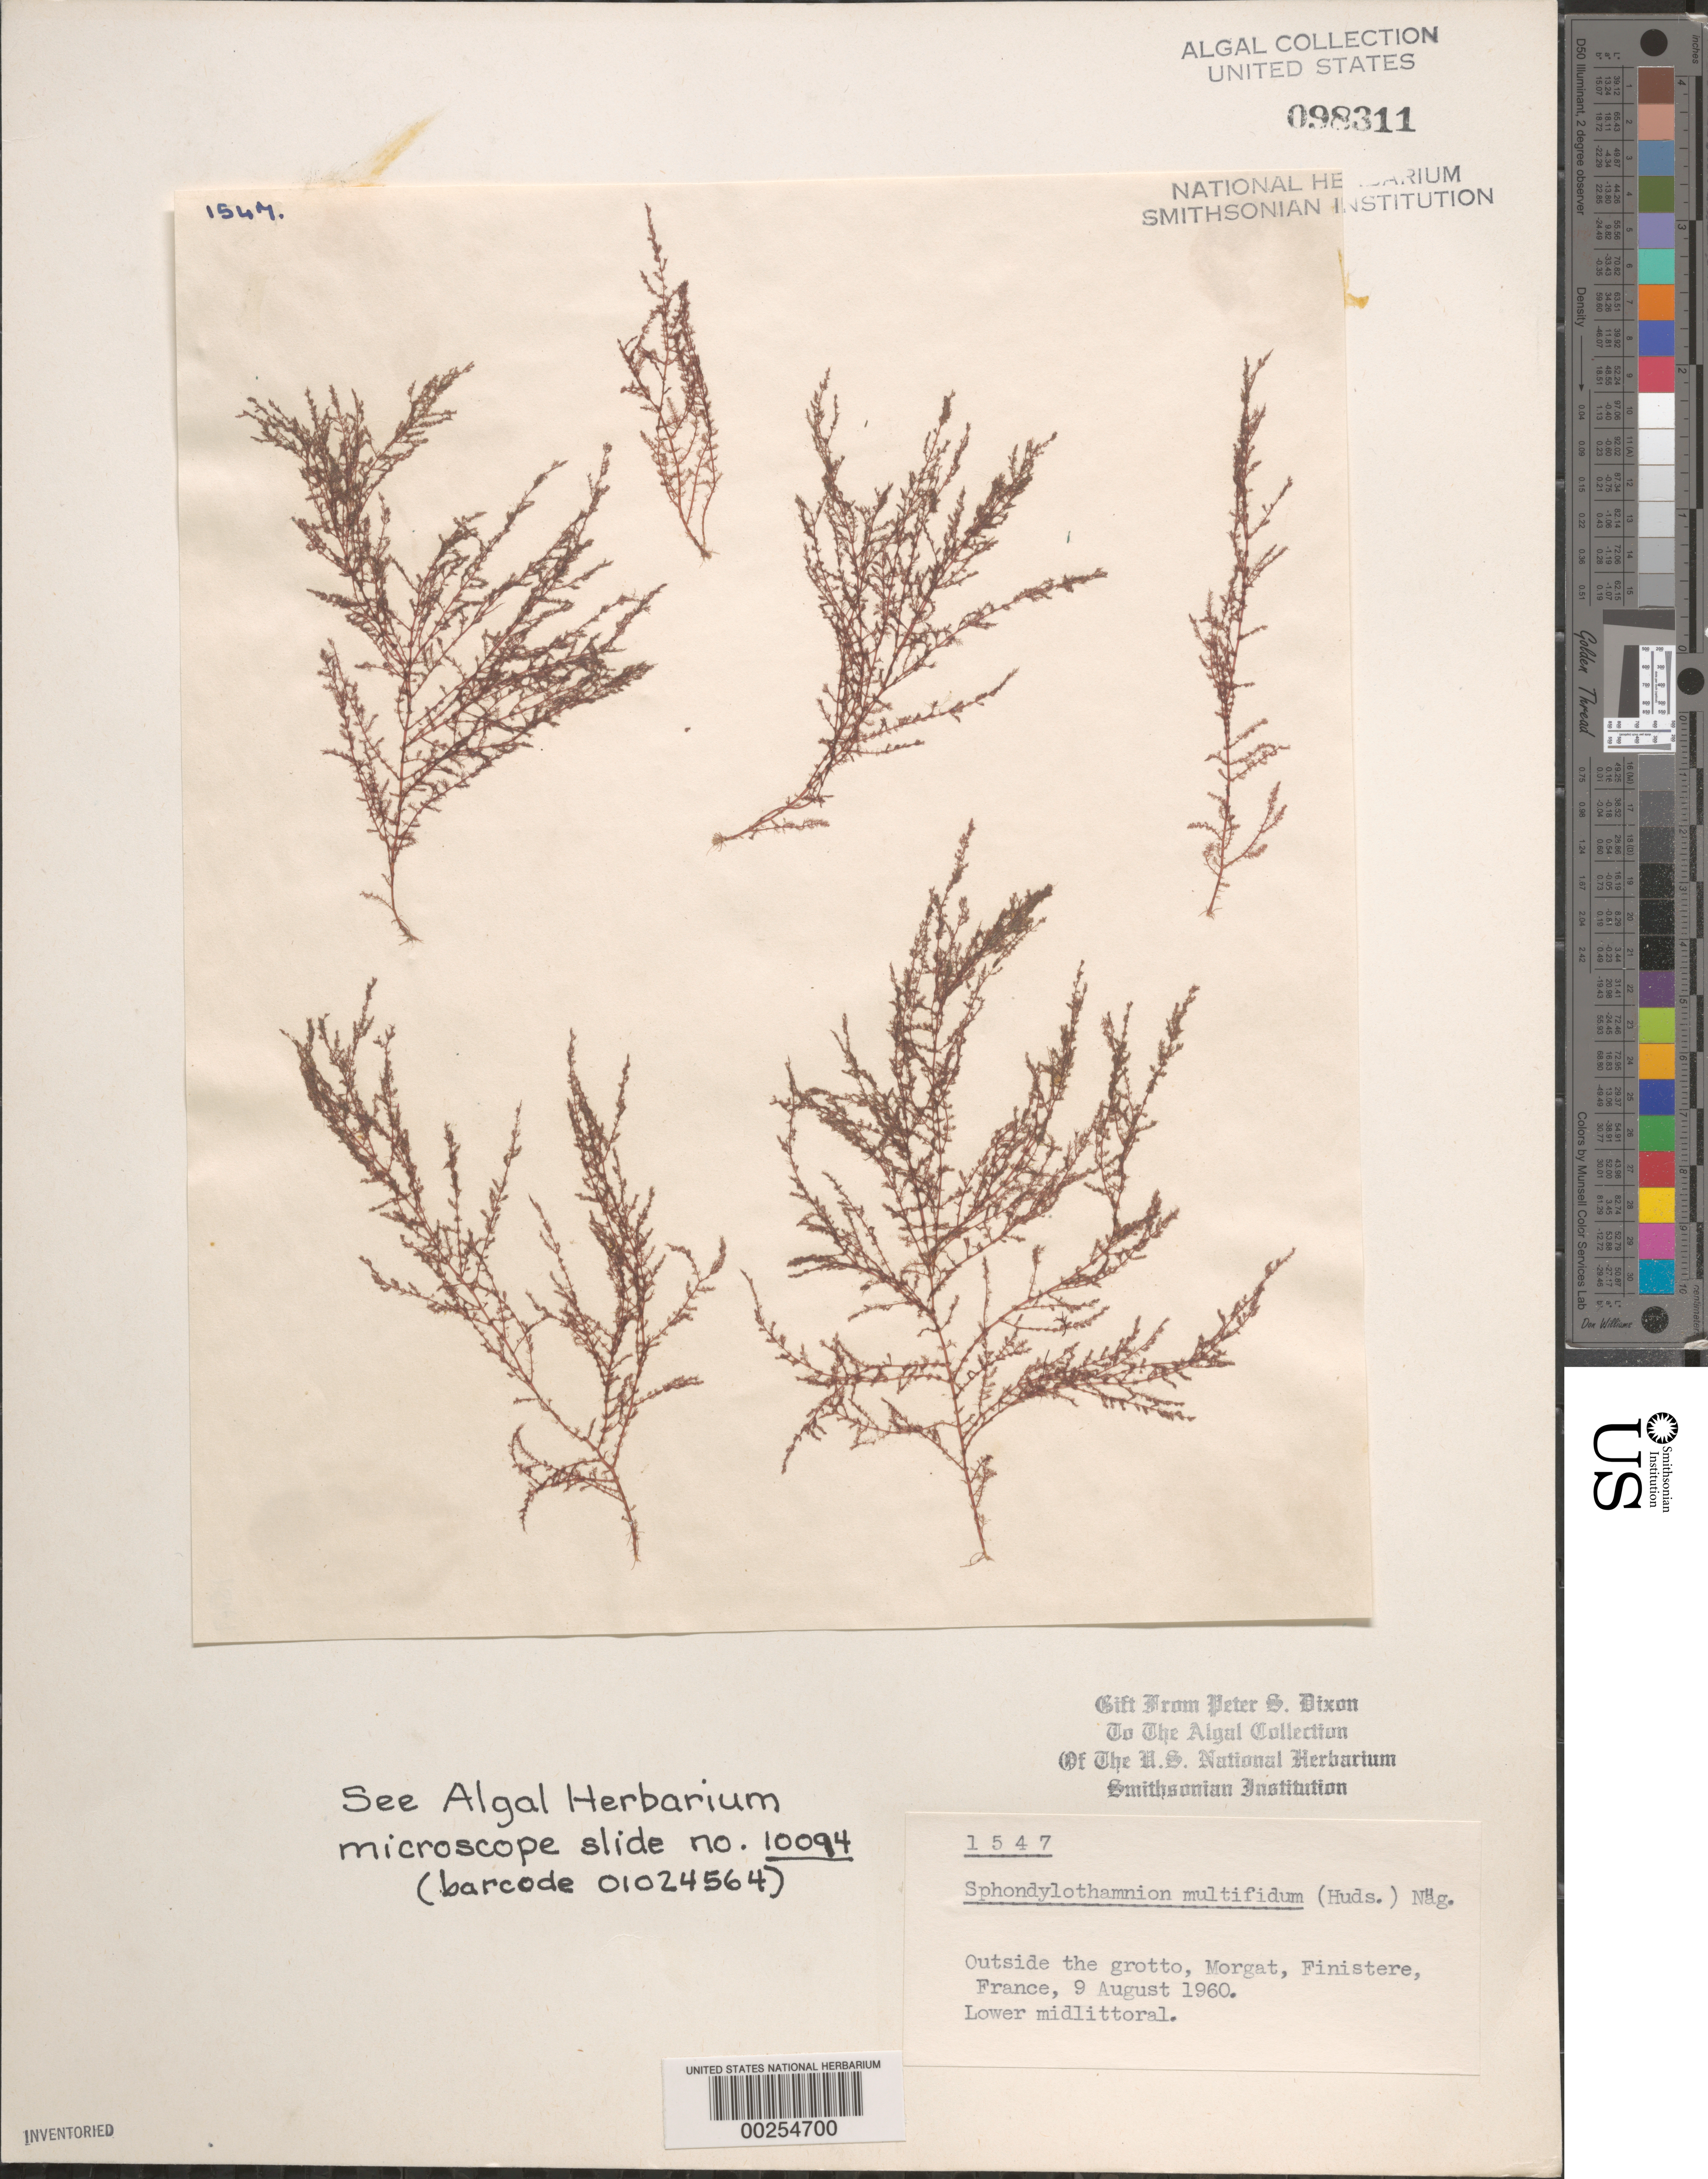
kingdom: Plantae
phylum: Rhodophyta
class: Florideophyceae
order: Ceramiales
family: Wrangeliaceae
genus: Sphondylothamnion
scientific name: Sphondylothamnion multifidum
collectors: P. S. Dixon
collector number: PSD 1547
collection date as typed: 09 Aug 1960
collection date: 1960-08-09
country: France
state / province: Bretagne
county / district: Finistère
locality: Morgat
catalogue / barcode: US 98311